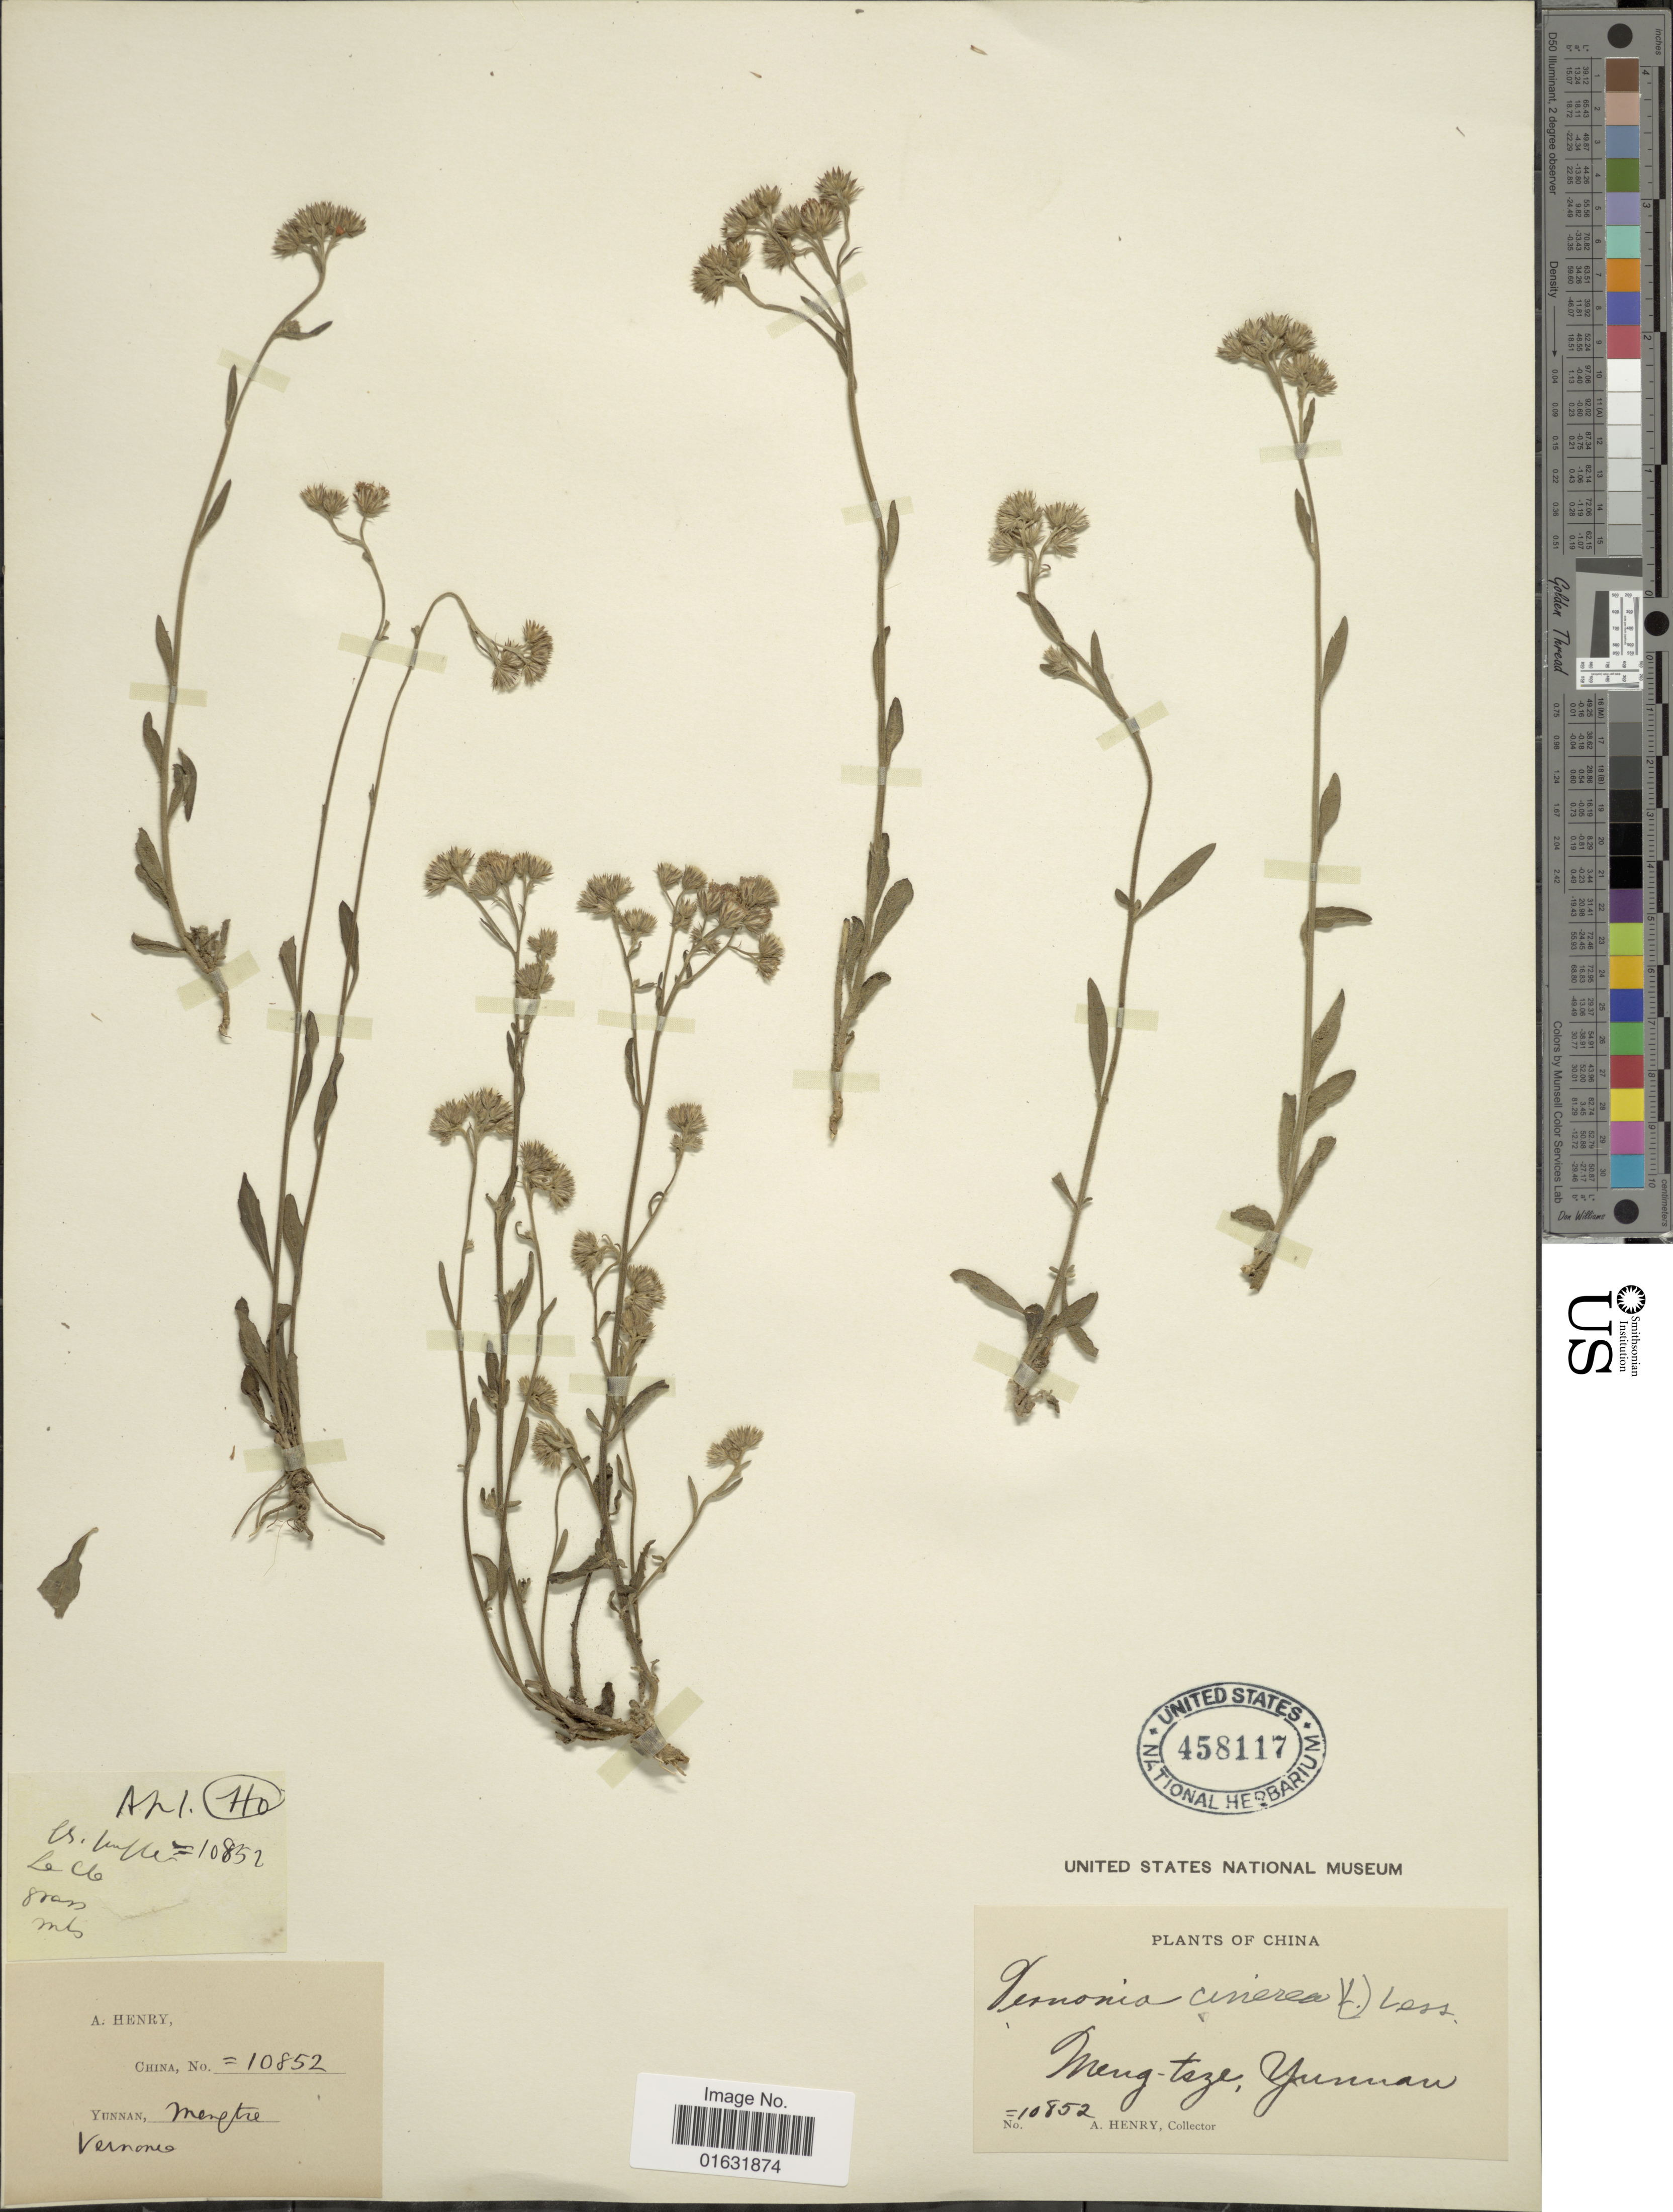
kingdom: Plantae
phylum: Tracheophyta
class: Magnoliopsida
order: Asterales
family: Asteraceae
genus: Cyanthillium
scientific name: Cyanthillium cinereum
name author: (L.) H. Rob.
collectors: A. Henry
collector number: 10852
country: China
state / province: Yunnan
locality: Mengtze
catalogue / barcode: US 458117